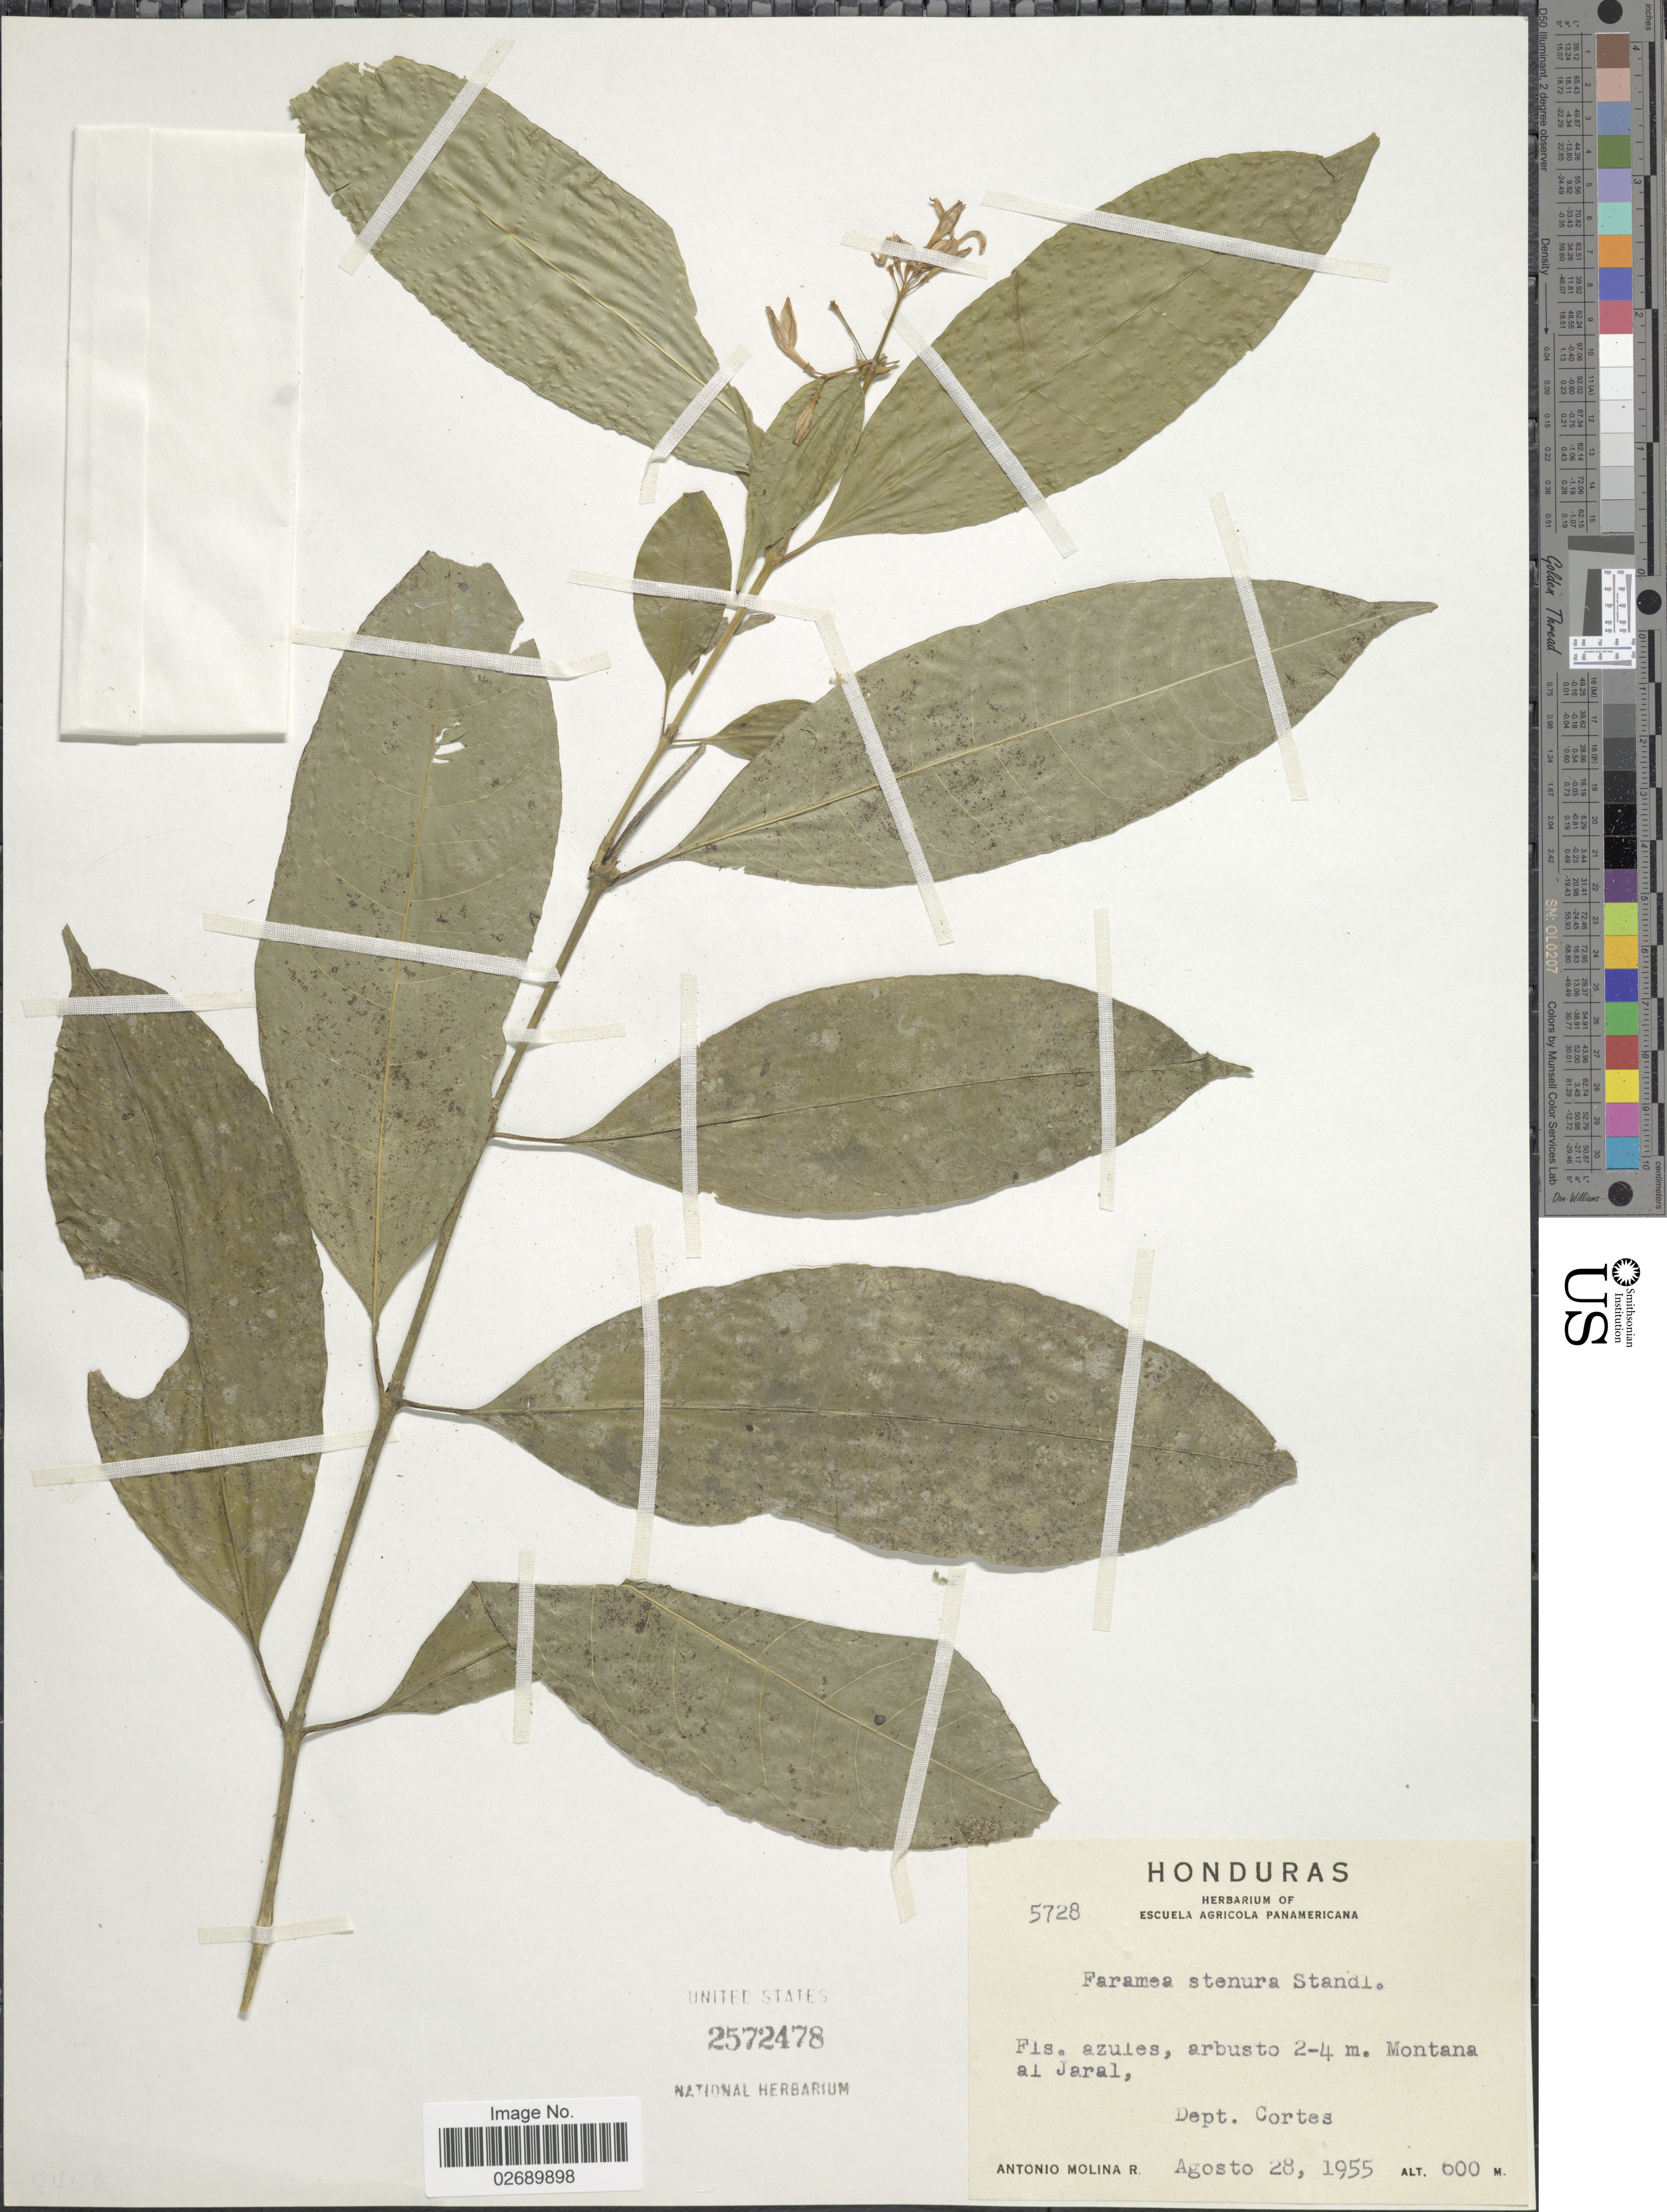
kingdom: Plantae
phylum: Tracheophyta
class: Magnoliopsida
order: Gentianales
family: Rubiaceae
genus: Faramea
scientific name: Faramea stenura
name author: Standl.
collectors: A. Molina R.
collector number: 5728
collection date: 1955-08-28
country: Honduras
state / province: Cortés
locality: Montana al Jaral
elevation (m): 600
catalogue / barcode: US 2572478